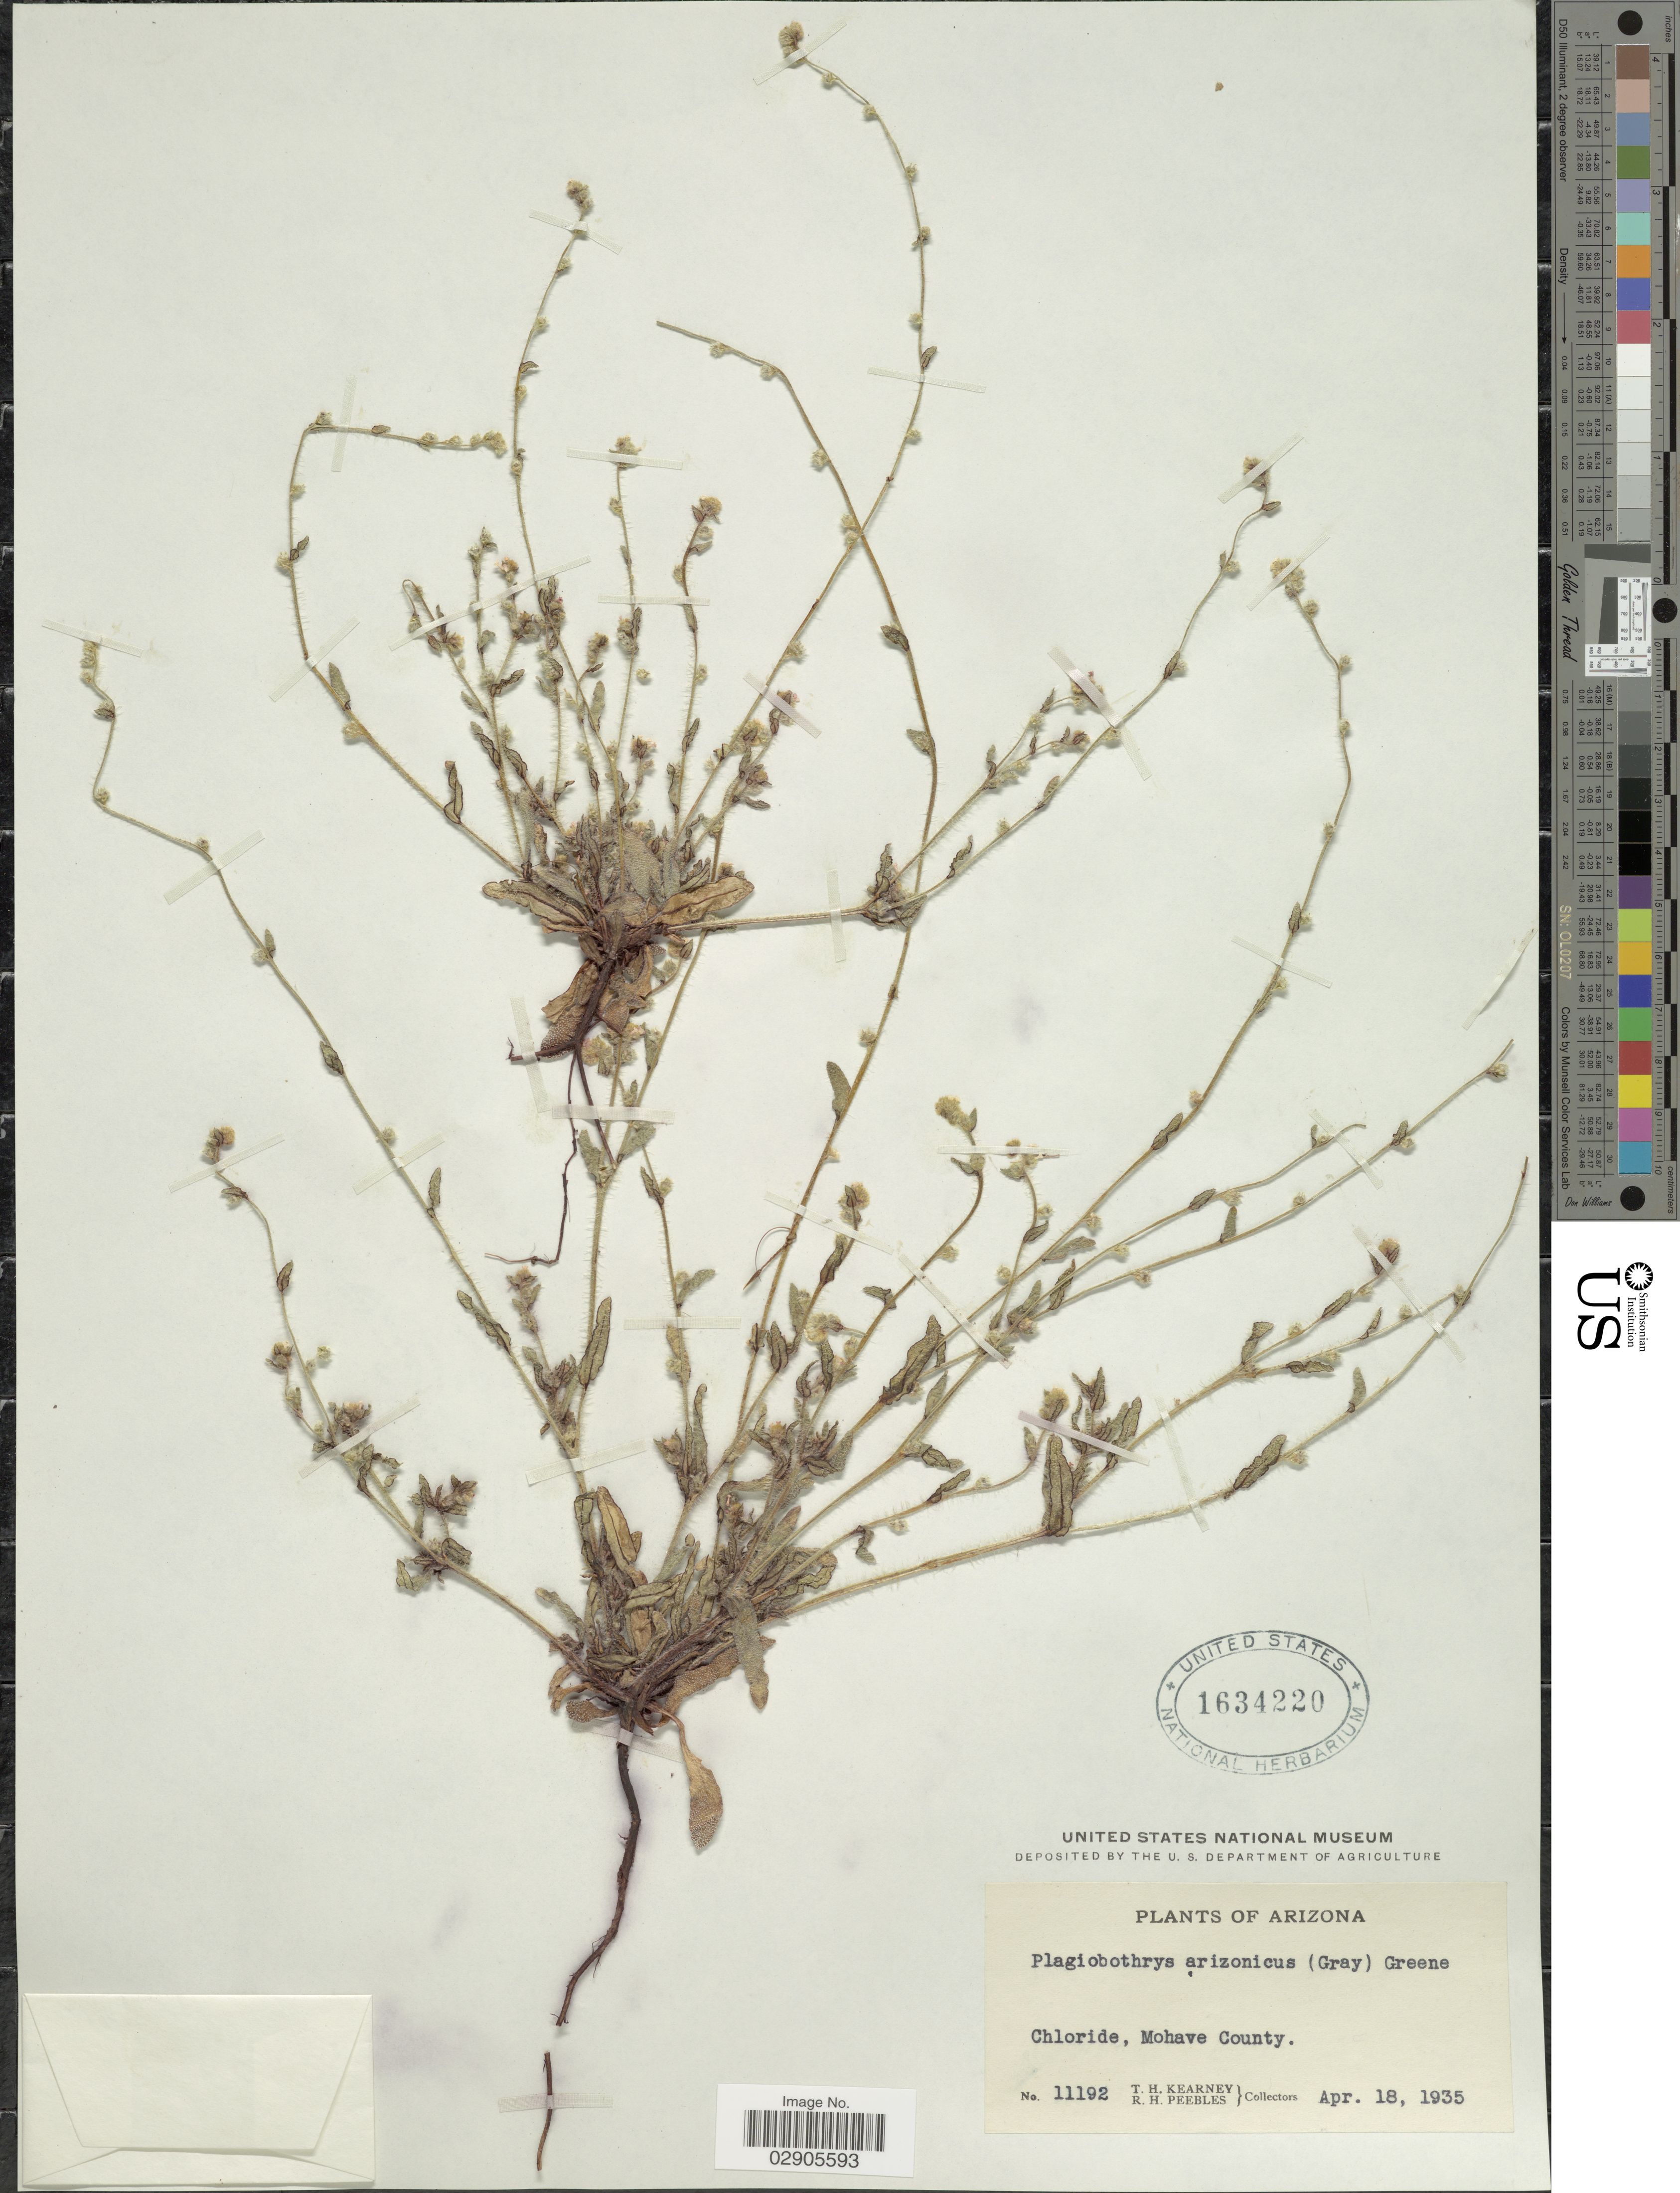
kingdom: Plantae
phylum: Tracheophyta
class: Magnoliopsida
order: Boraginales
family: Boraginaceae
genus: Plagiobothrys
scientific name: Plagiobothrys arizonicus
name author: (A. Gray) Greene ex A. Gray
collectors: T. H. Kearney & R. H. Peebles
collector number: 11192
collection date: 1935-04-18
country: United States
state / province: Arizona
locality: Chloride, Mohave County.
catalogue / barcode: US 1634220